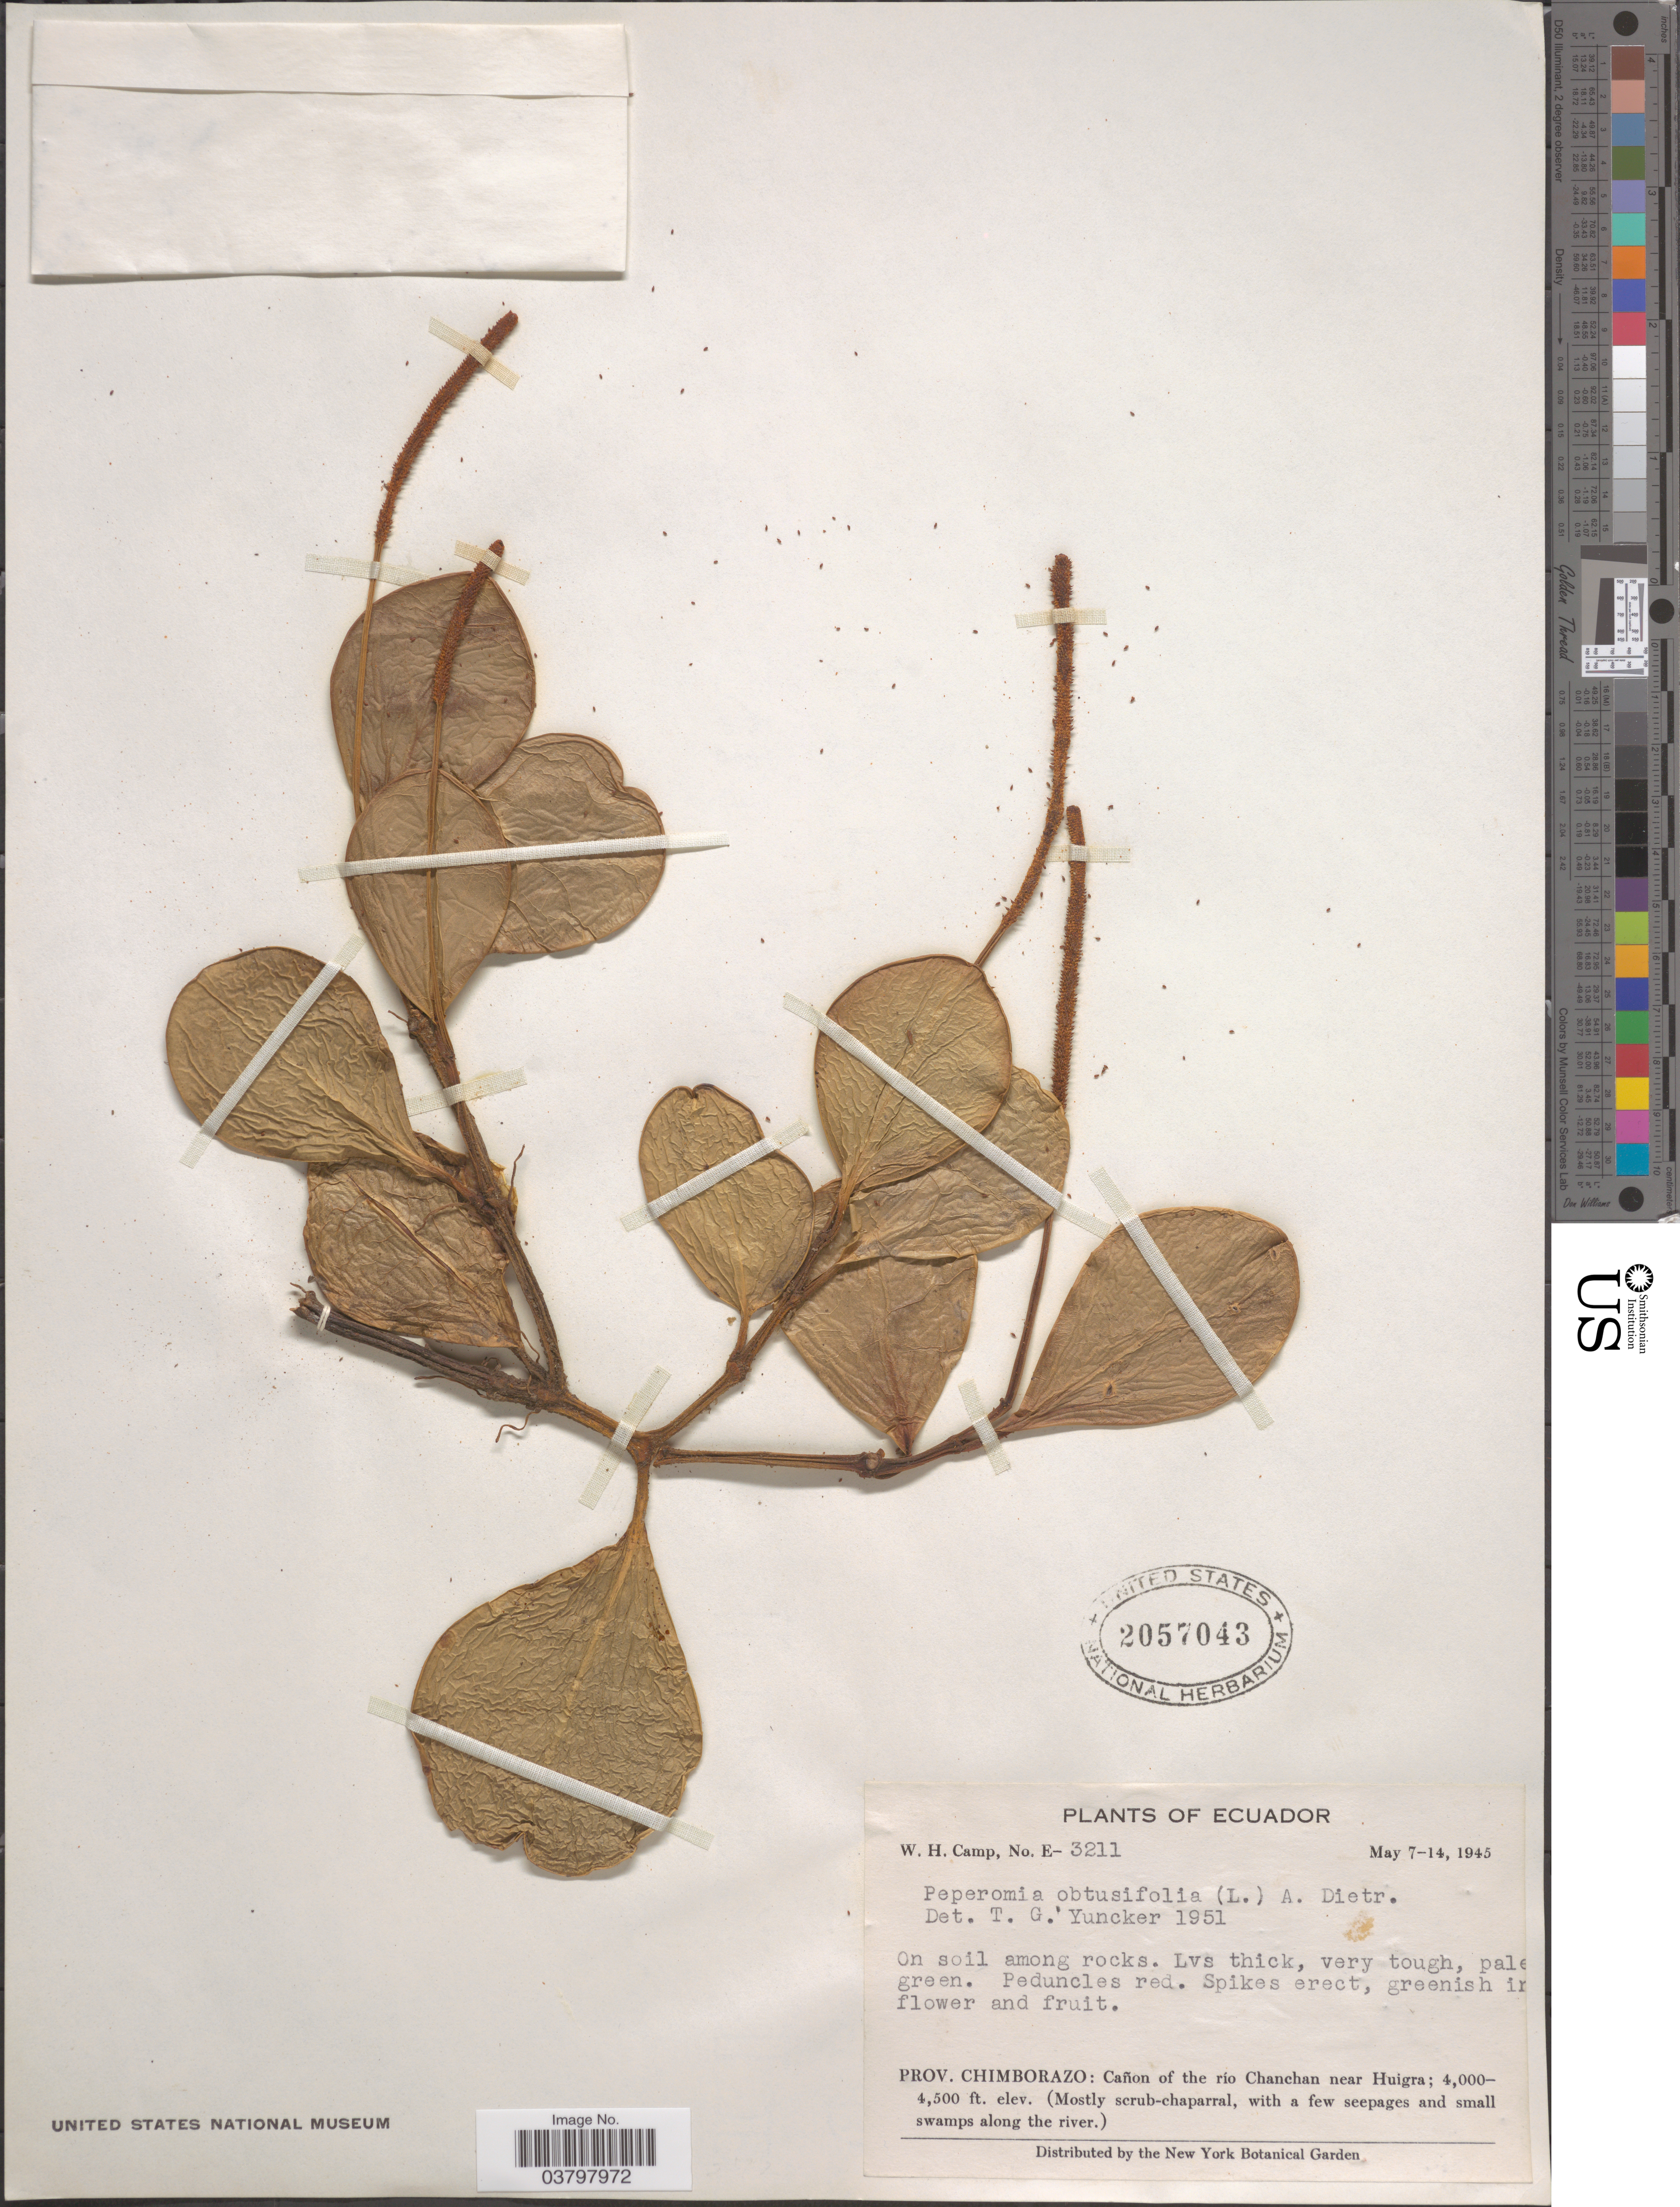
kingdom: Plantae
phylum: Tracheophyta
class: Magnoliopsida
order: Piperales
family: Piperaceae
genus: Peperomia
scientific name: Peperomia haematolepis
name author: Trel.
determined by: Jiménez, José Estaban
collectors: W. H. Camp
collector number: E-3211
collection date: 1945-05-07/1945-05-14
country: Ecuador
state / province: Chimborazo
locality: Cañon of the río Chanchan near Huigra.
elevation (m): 1219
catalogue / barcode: US 2057043